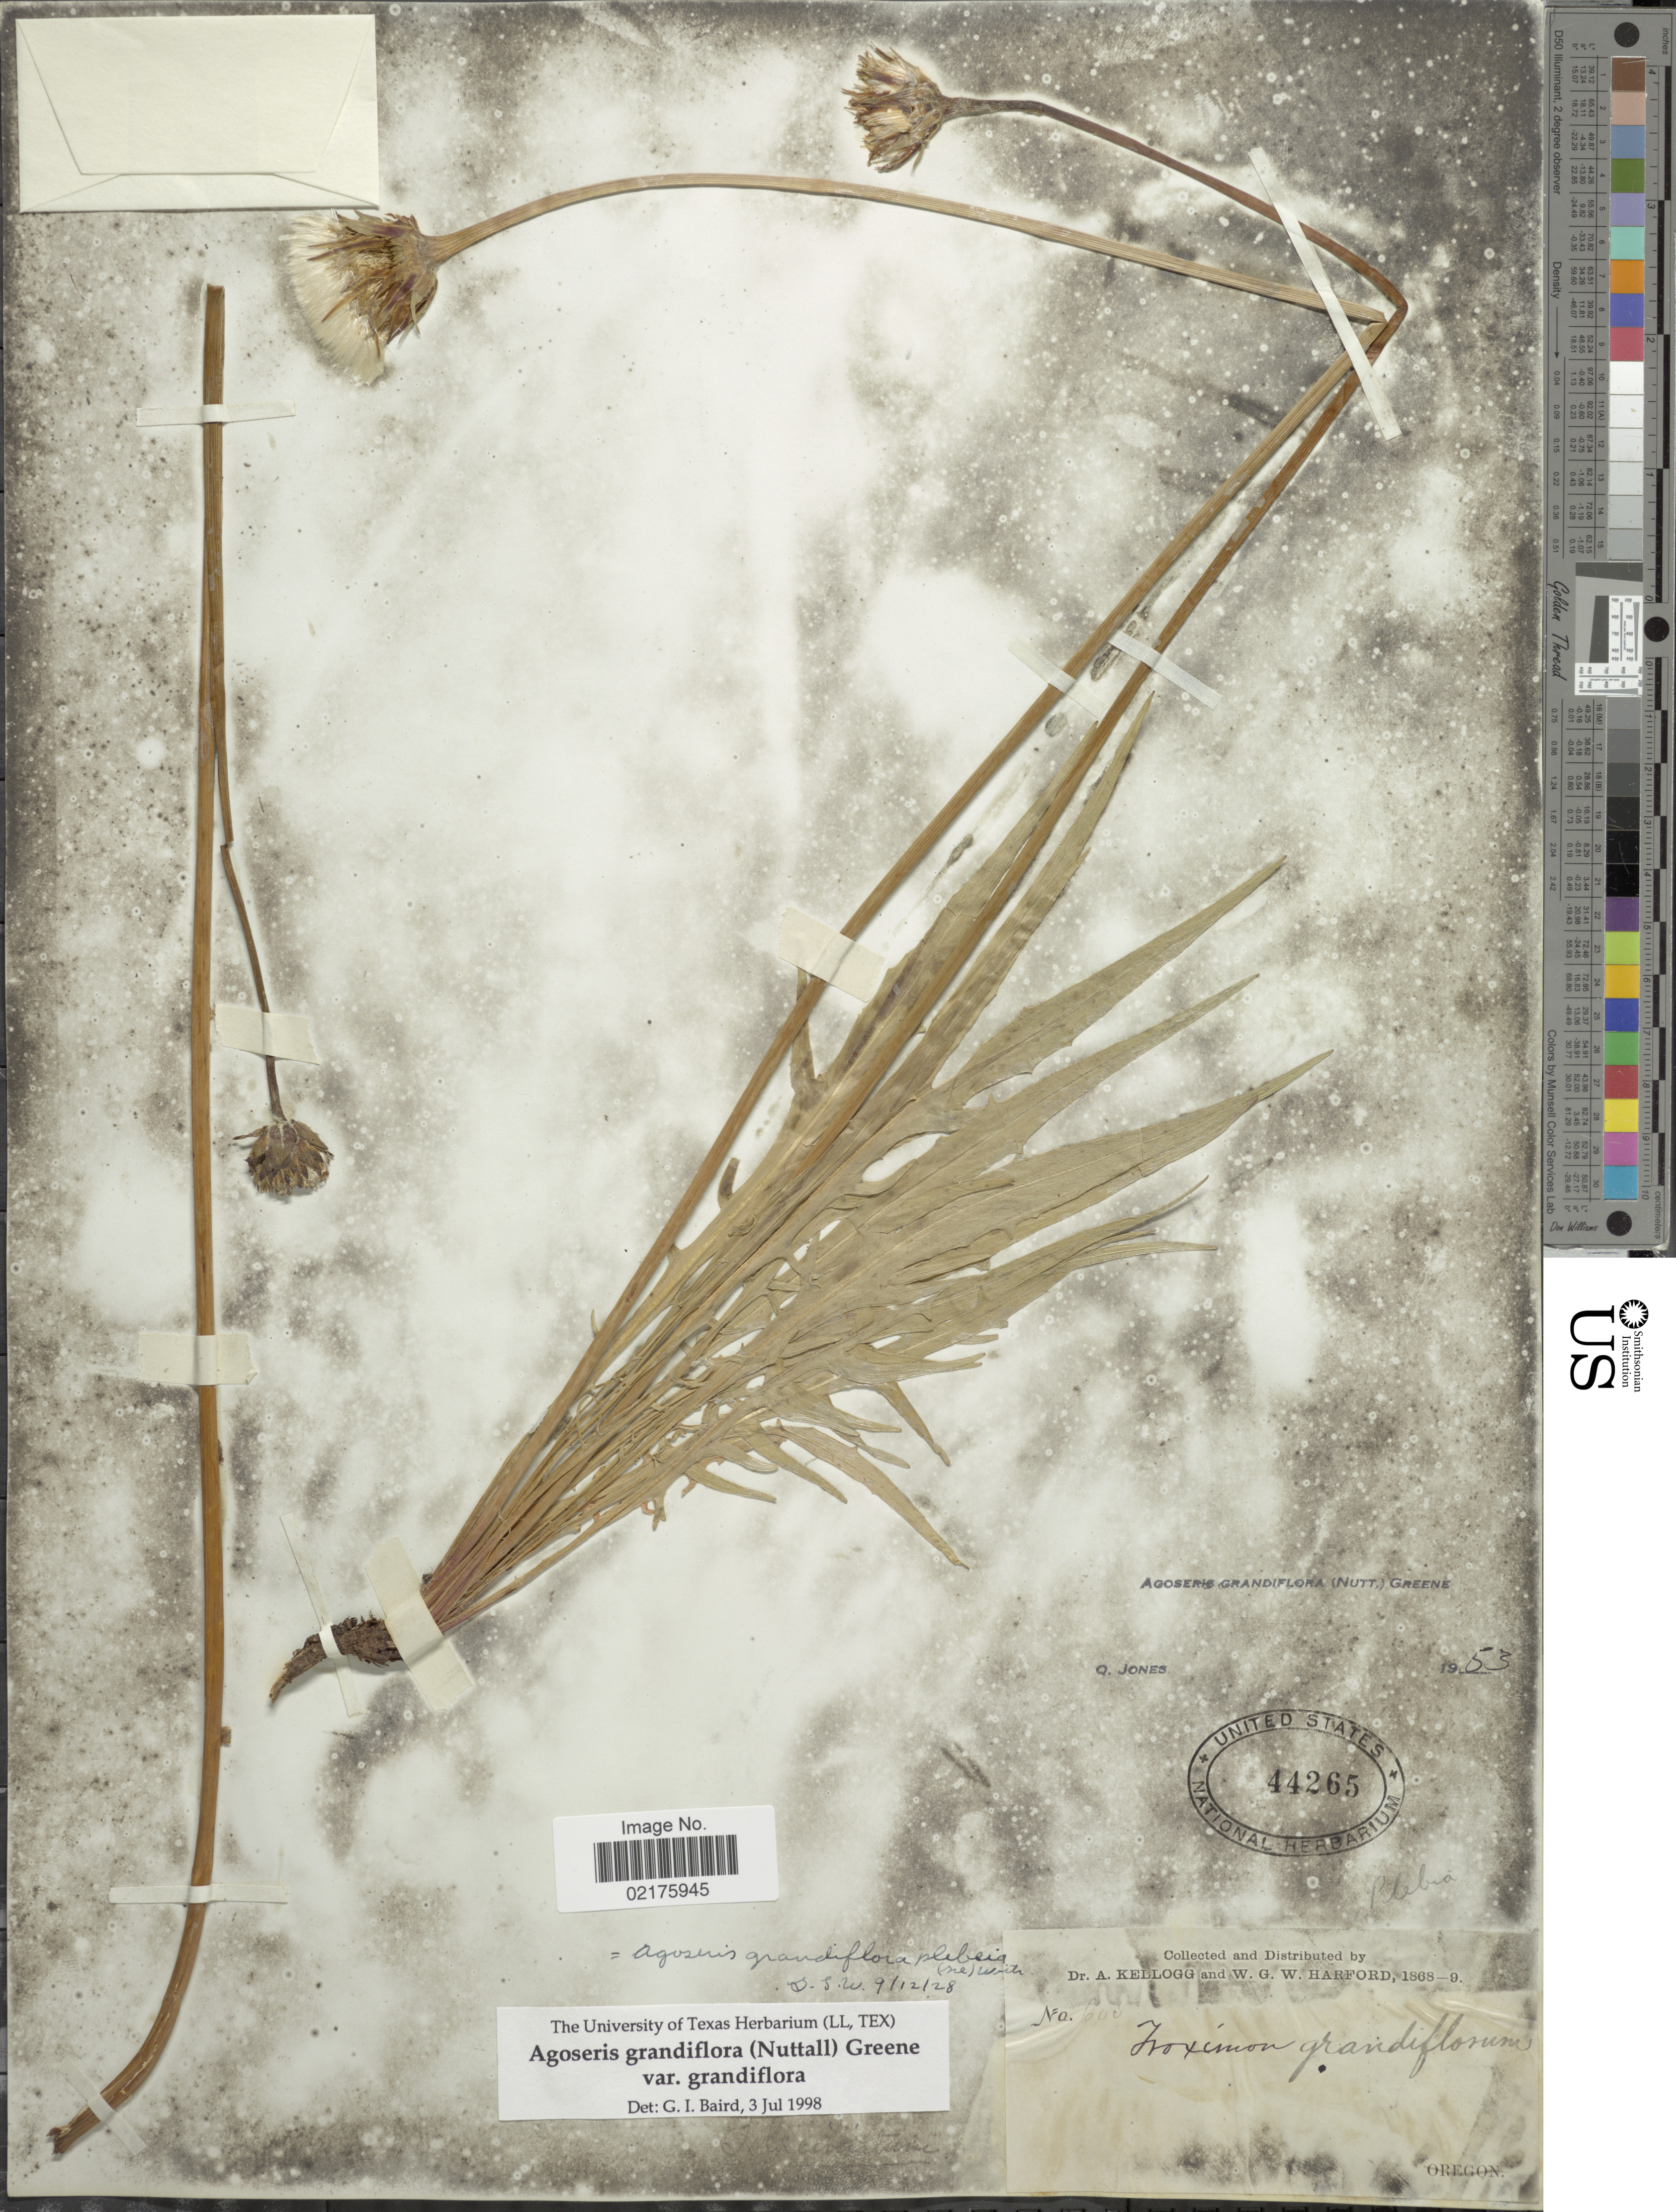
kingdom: Plantae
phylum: Tracheophyta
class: Magnoliopsida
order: Asterales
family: Asteraceae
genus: Agoseris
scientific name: Agoseris grandiflora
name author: (Nutt.) Greene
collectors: A. Kellogg & W. G. W. Harford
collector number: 600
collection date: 1868/1869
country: United States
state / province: Oregon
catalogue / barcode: US 44265